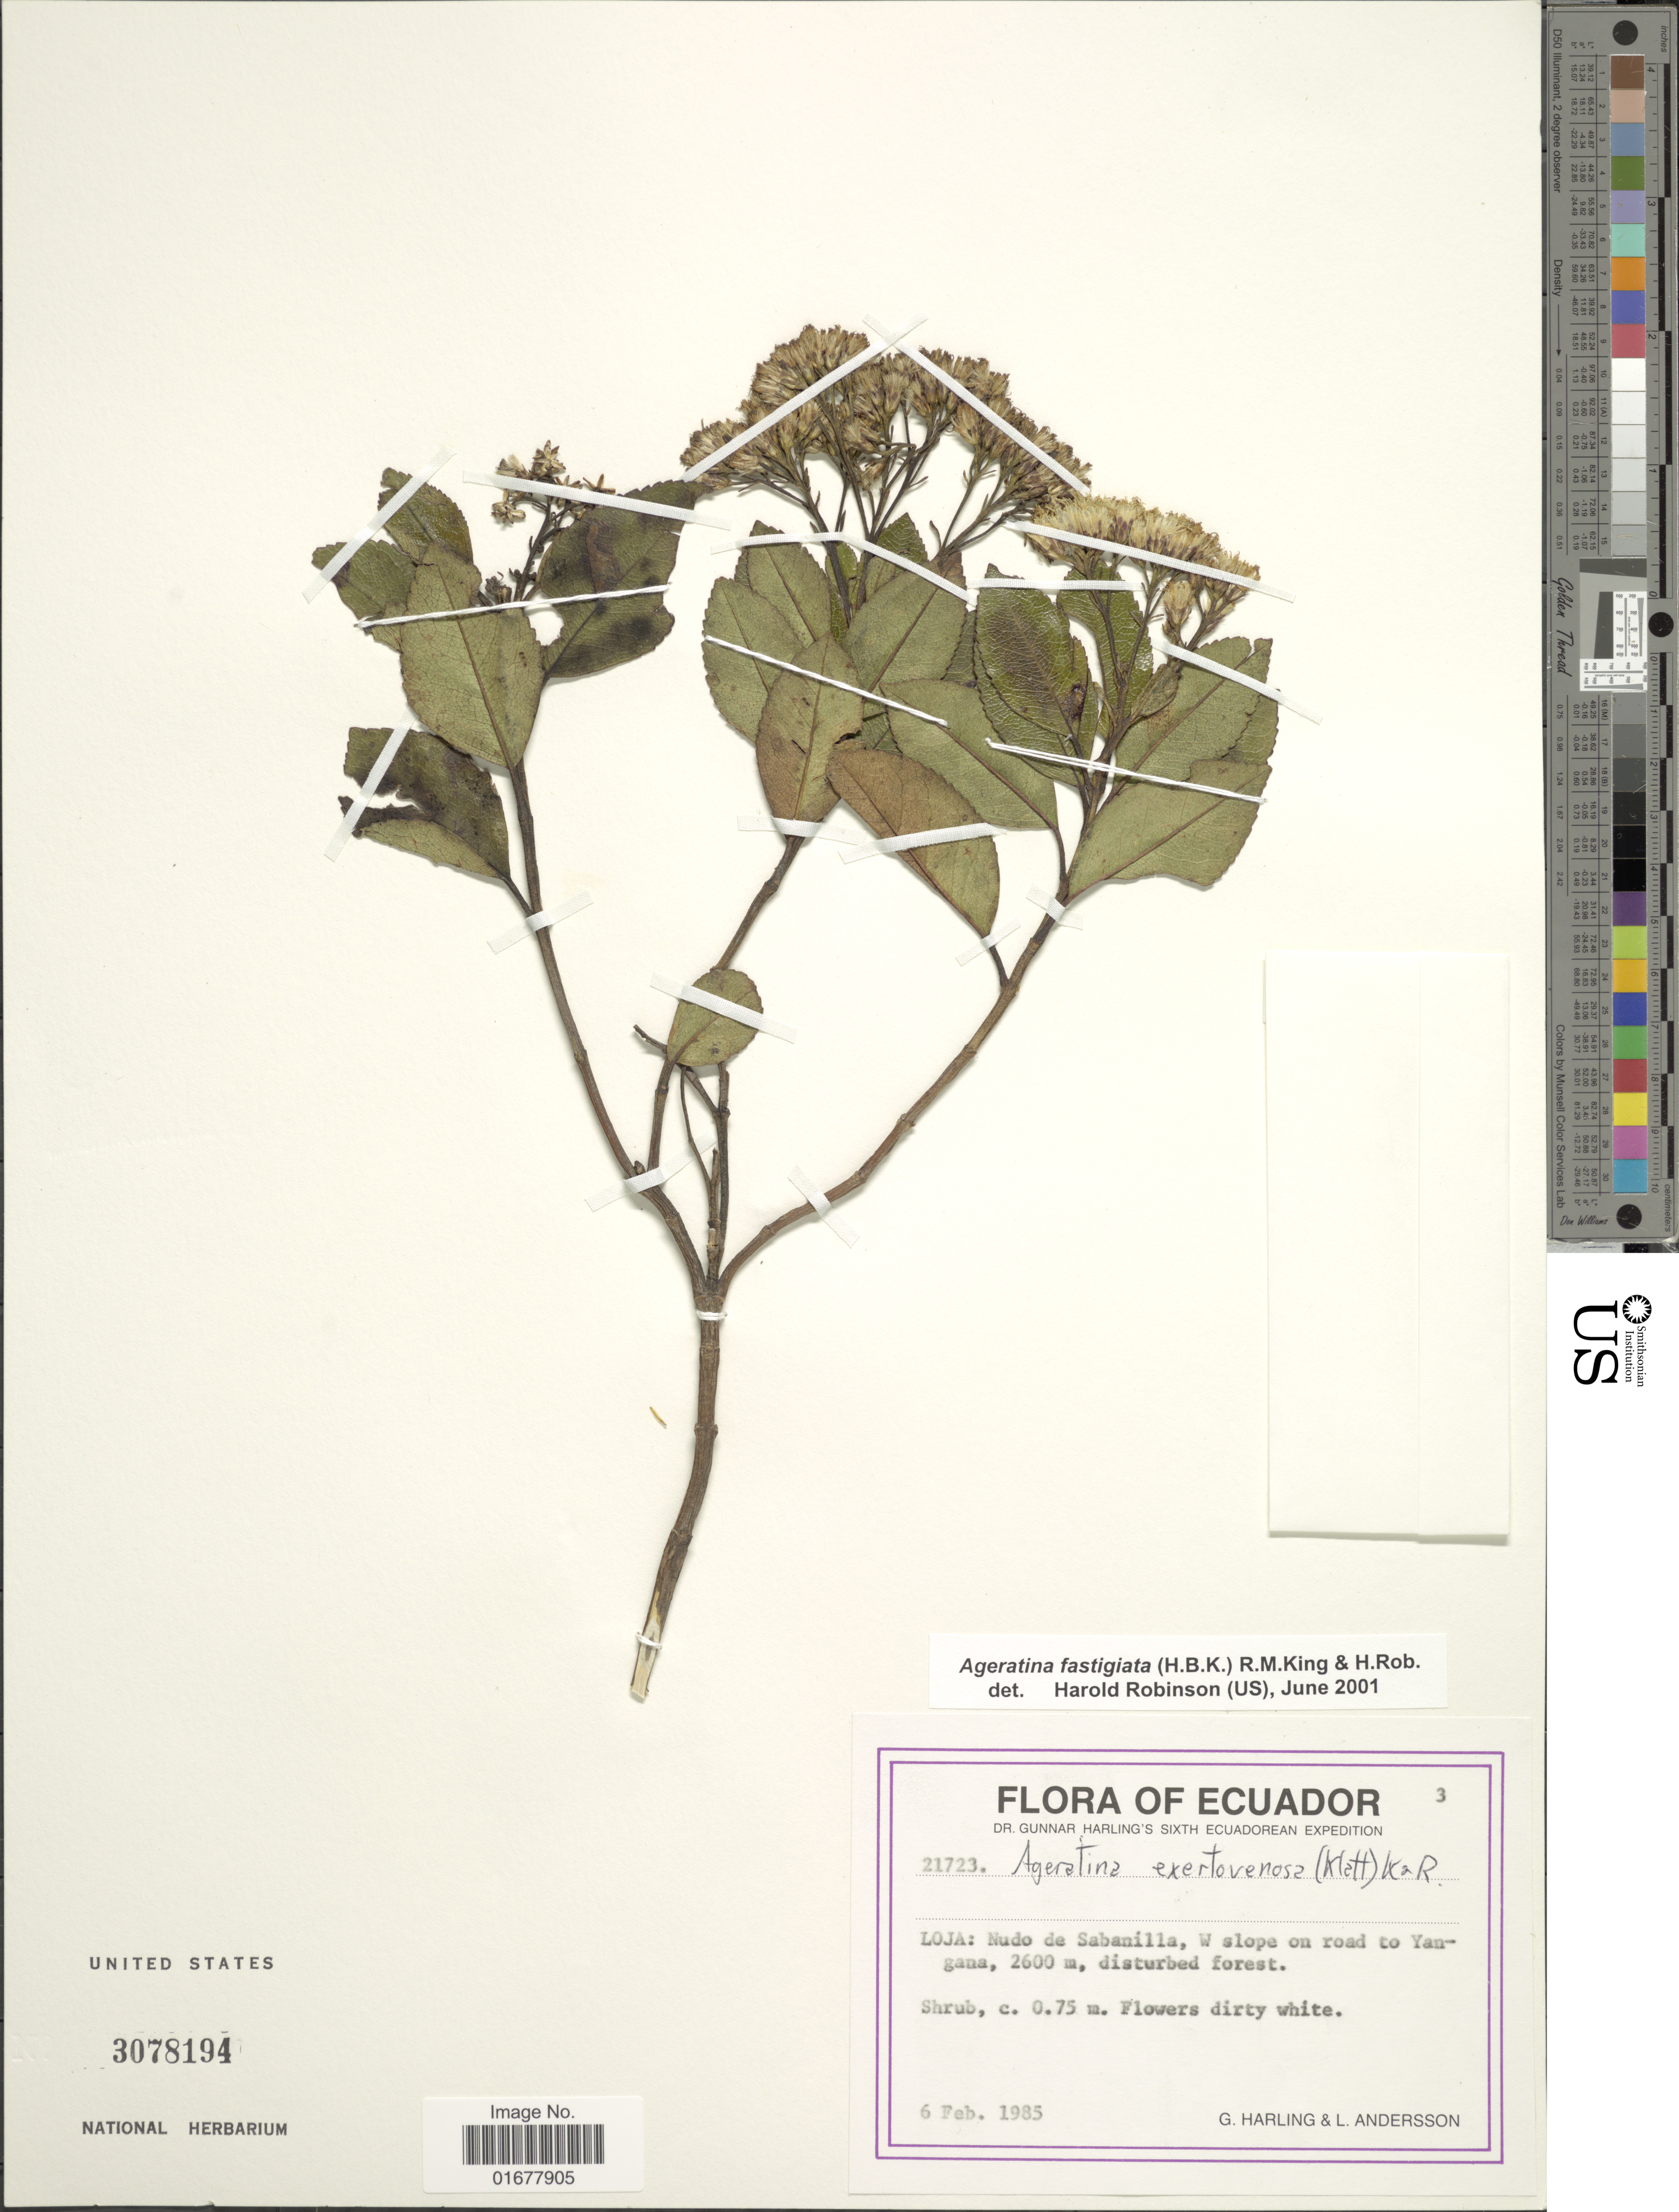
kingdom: Plantae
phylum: Tracheophyta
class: Magnoliopsida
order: Asterales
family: Asteraceae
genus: Ageratina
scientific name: Ageratina exserto-venosa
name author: (Klatt) R.M. King & H. Rob.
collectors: G. Harling & L. Andersson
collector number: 21723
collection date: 1985-02-06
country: Ecuador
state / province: Loja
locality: Loja: Nudo de Sabanilla, W slope on road to Yangana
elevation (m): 2600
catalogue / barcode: US 3078194